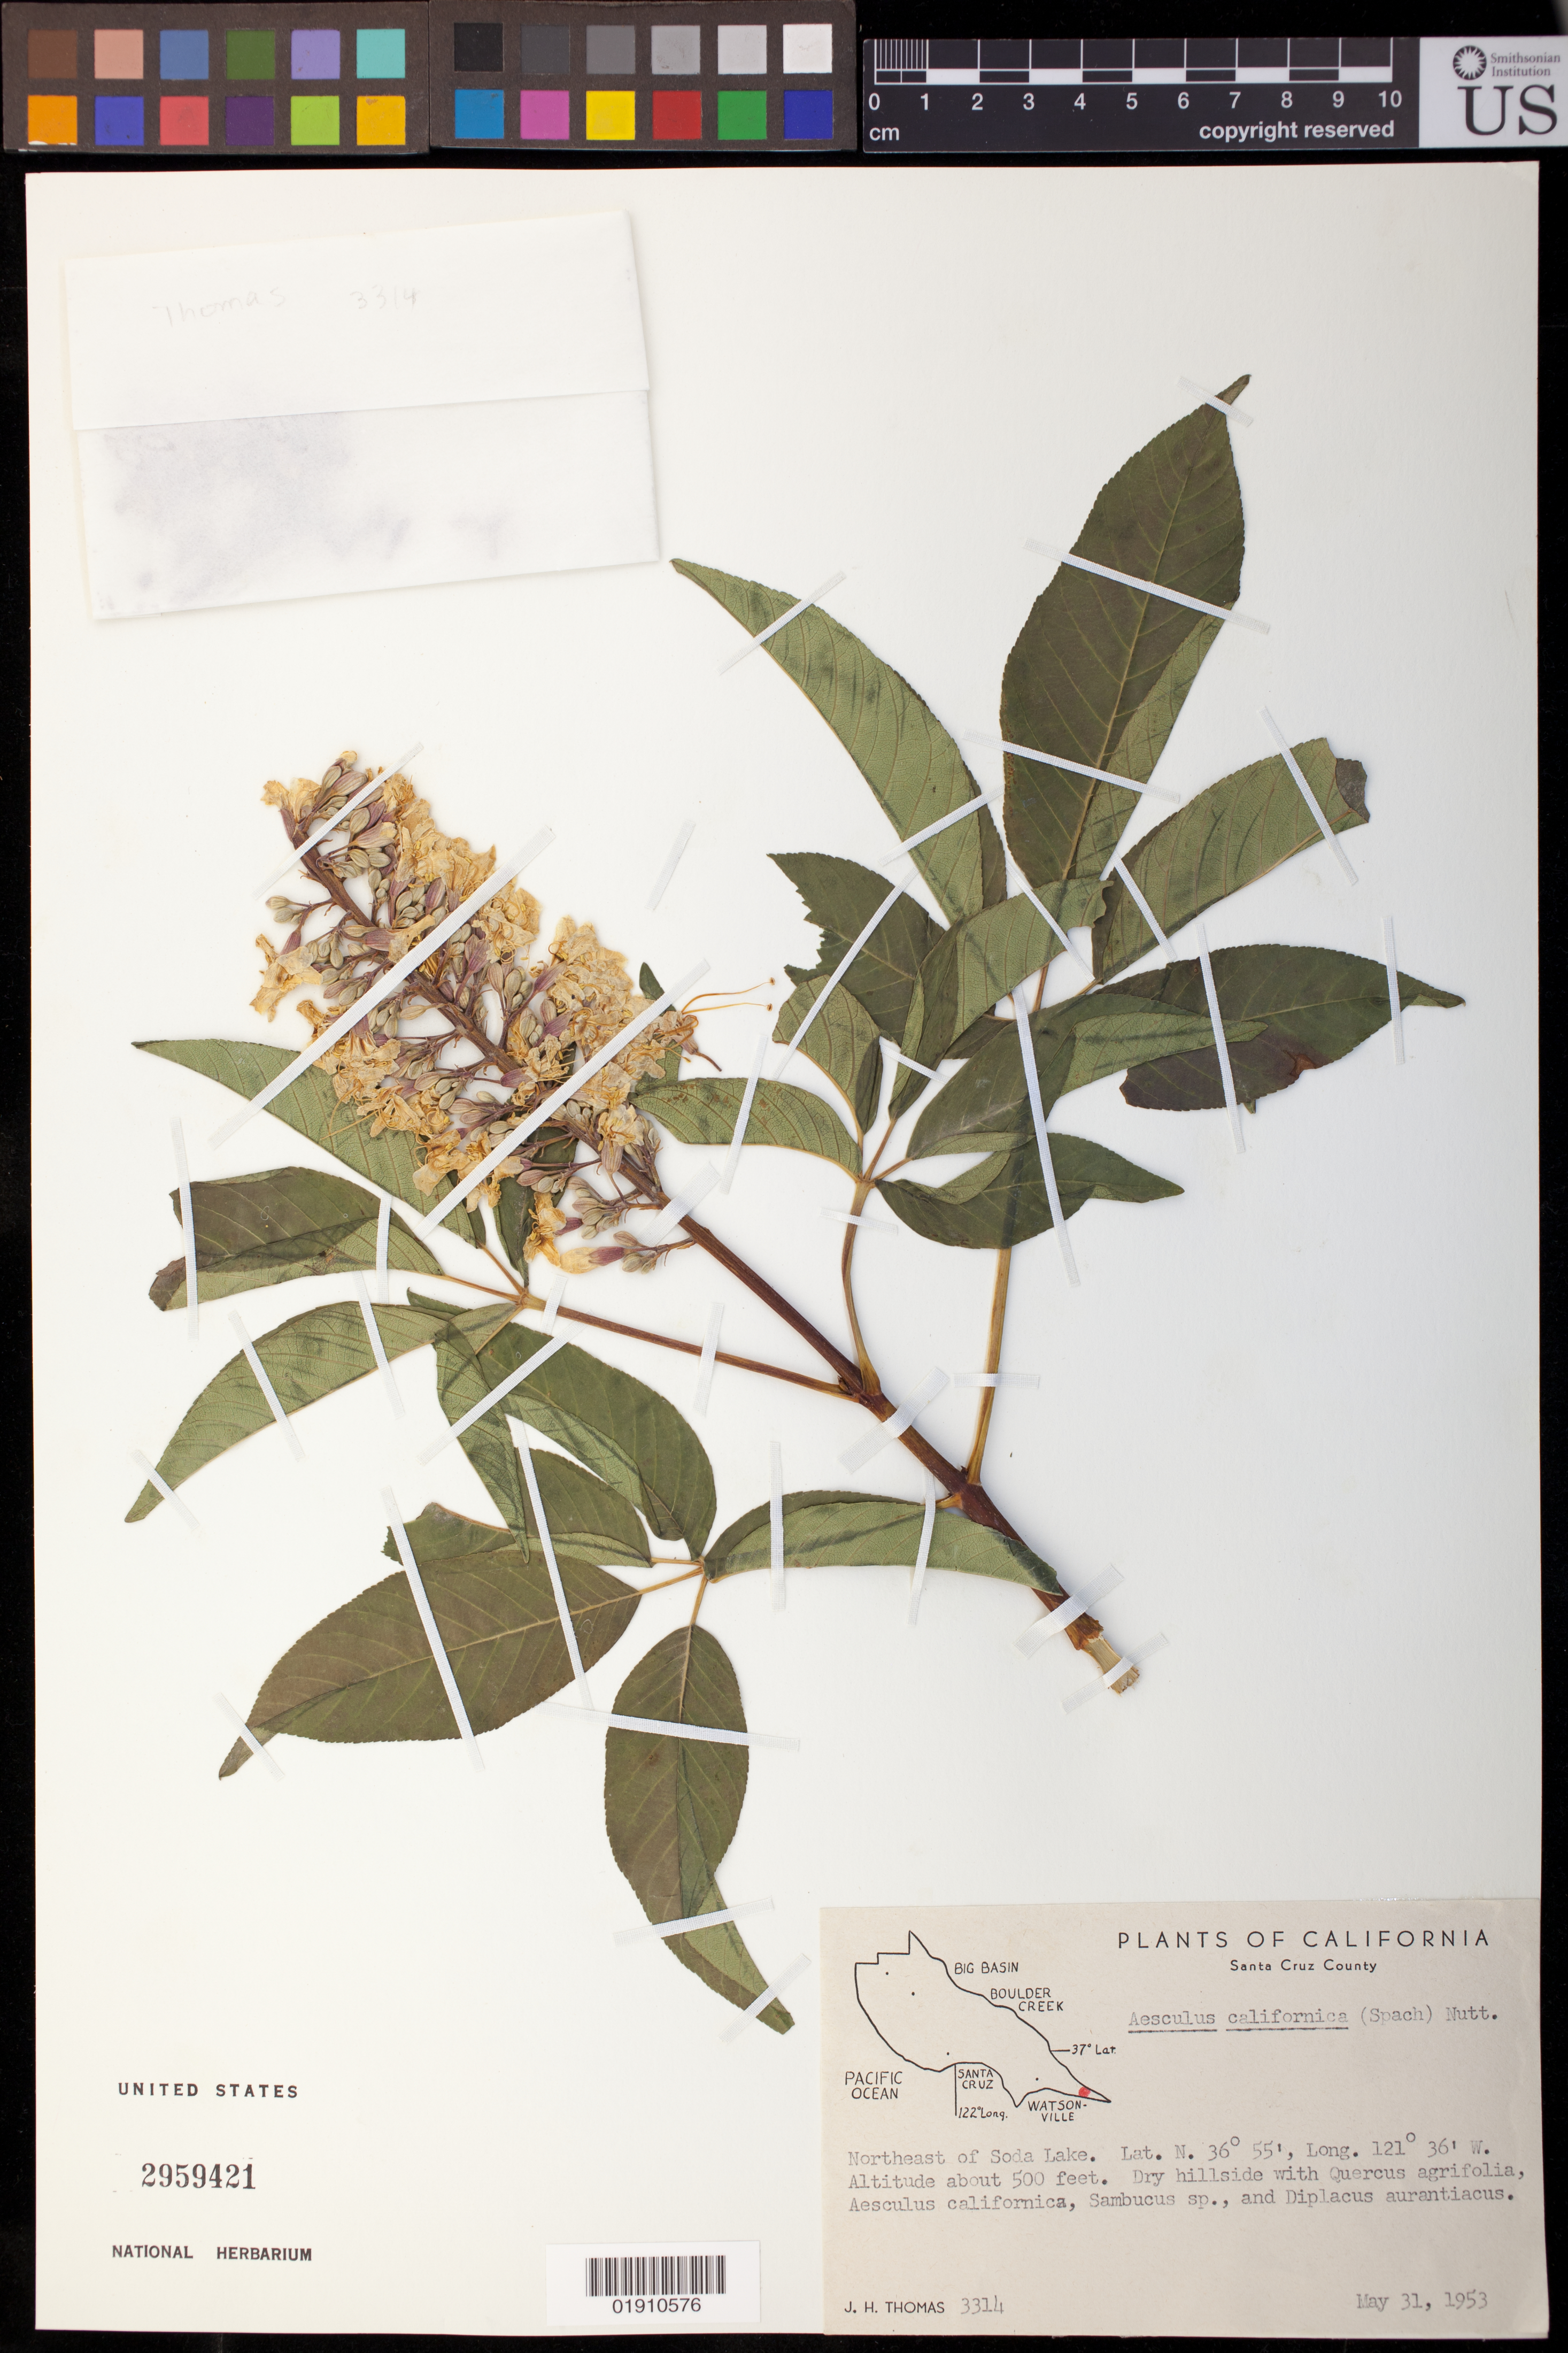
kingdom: Plantae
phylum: Tracheophyta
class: Magnoliopsida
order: Sapindales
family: Sapindaceae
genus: Aesculus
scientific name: Aesculus californica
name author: (Spach) Nutt.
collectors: J. H. Thomas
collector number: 3314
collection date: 1953-05-31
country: United States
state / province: California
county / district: Santa Cruz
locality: Northeast of Soda Lake; Dry hillside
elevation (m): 152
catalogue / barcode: US 2959421